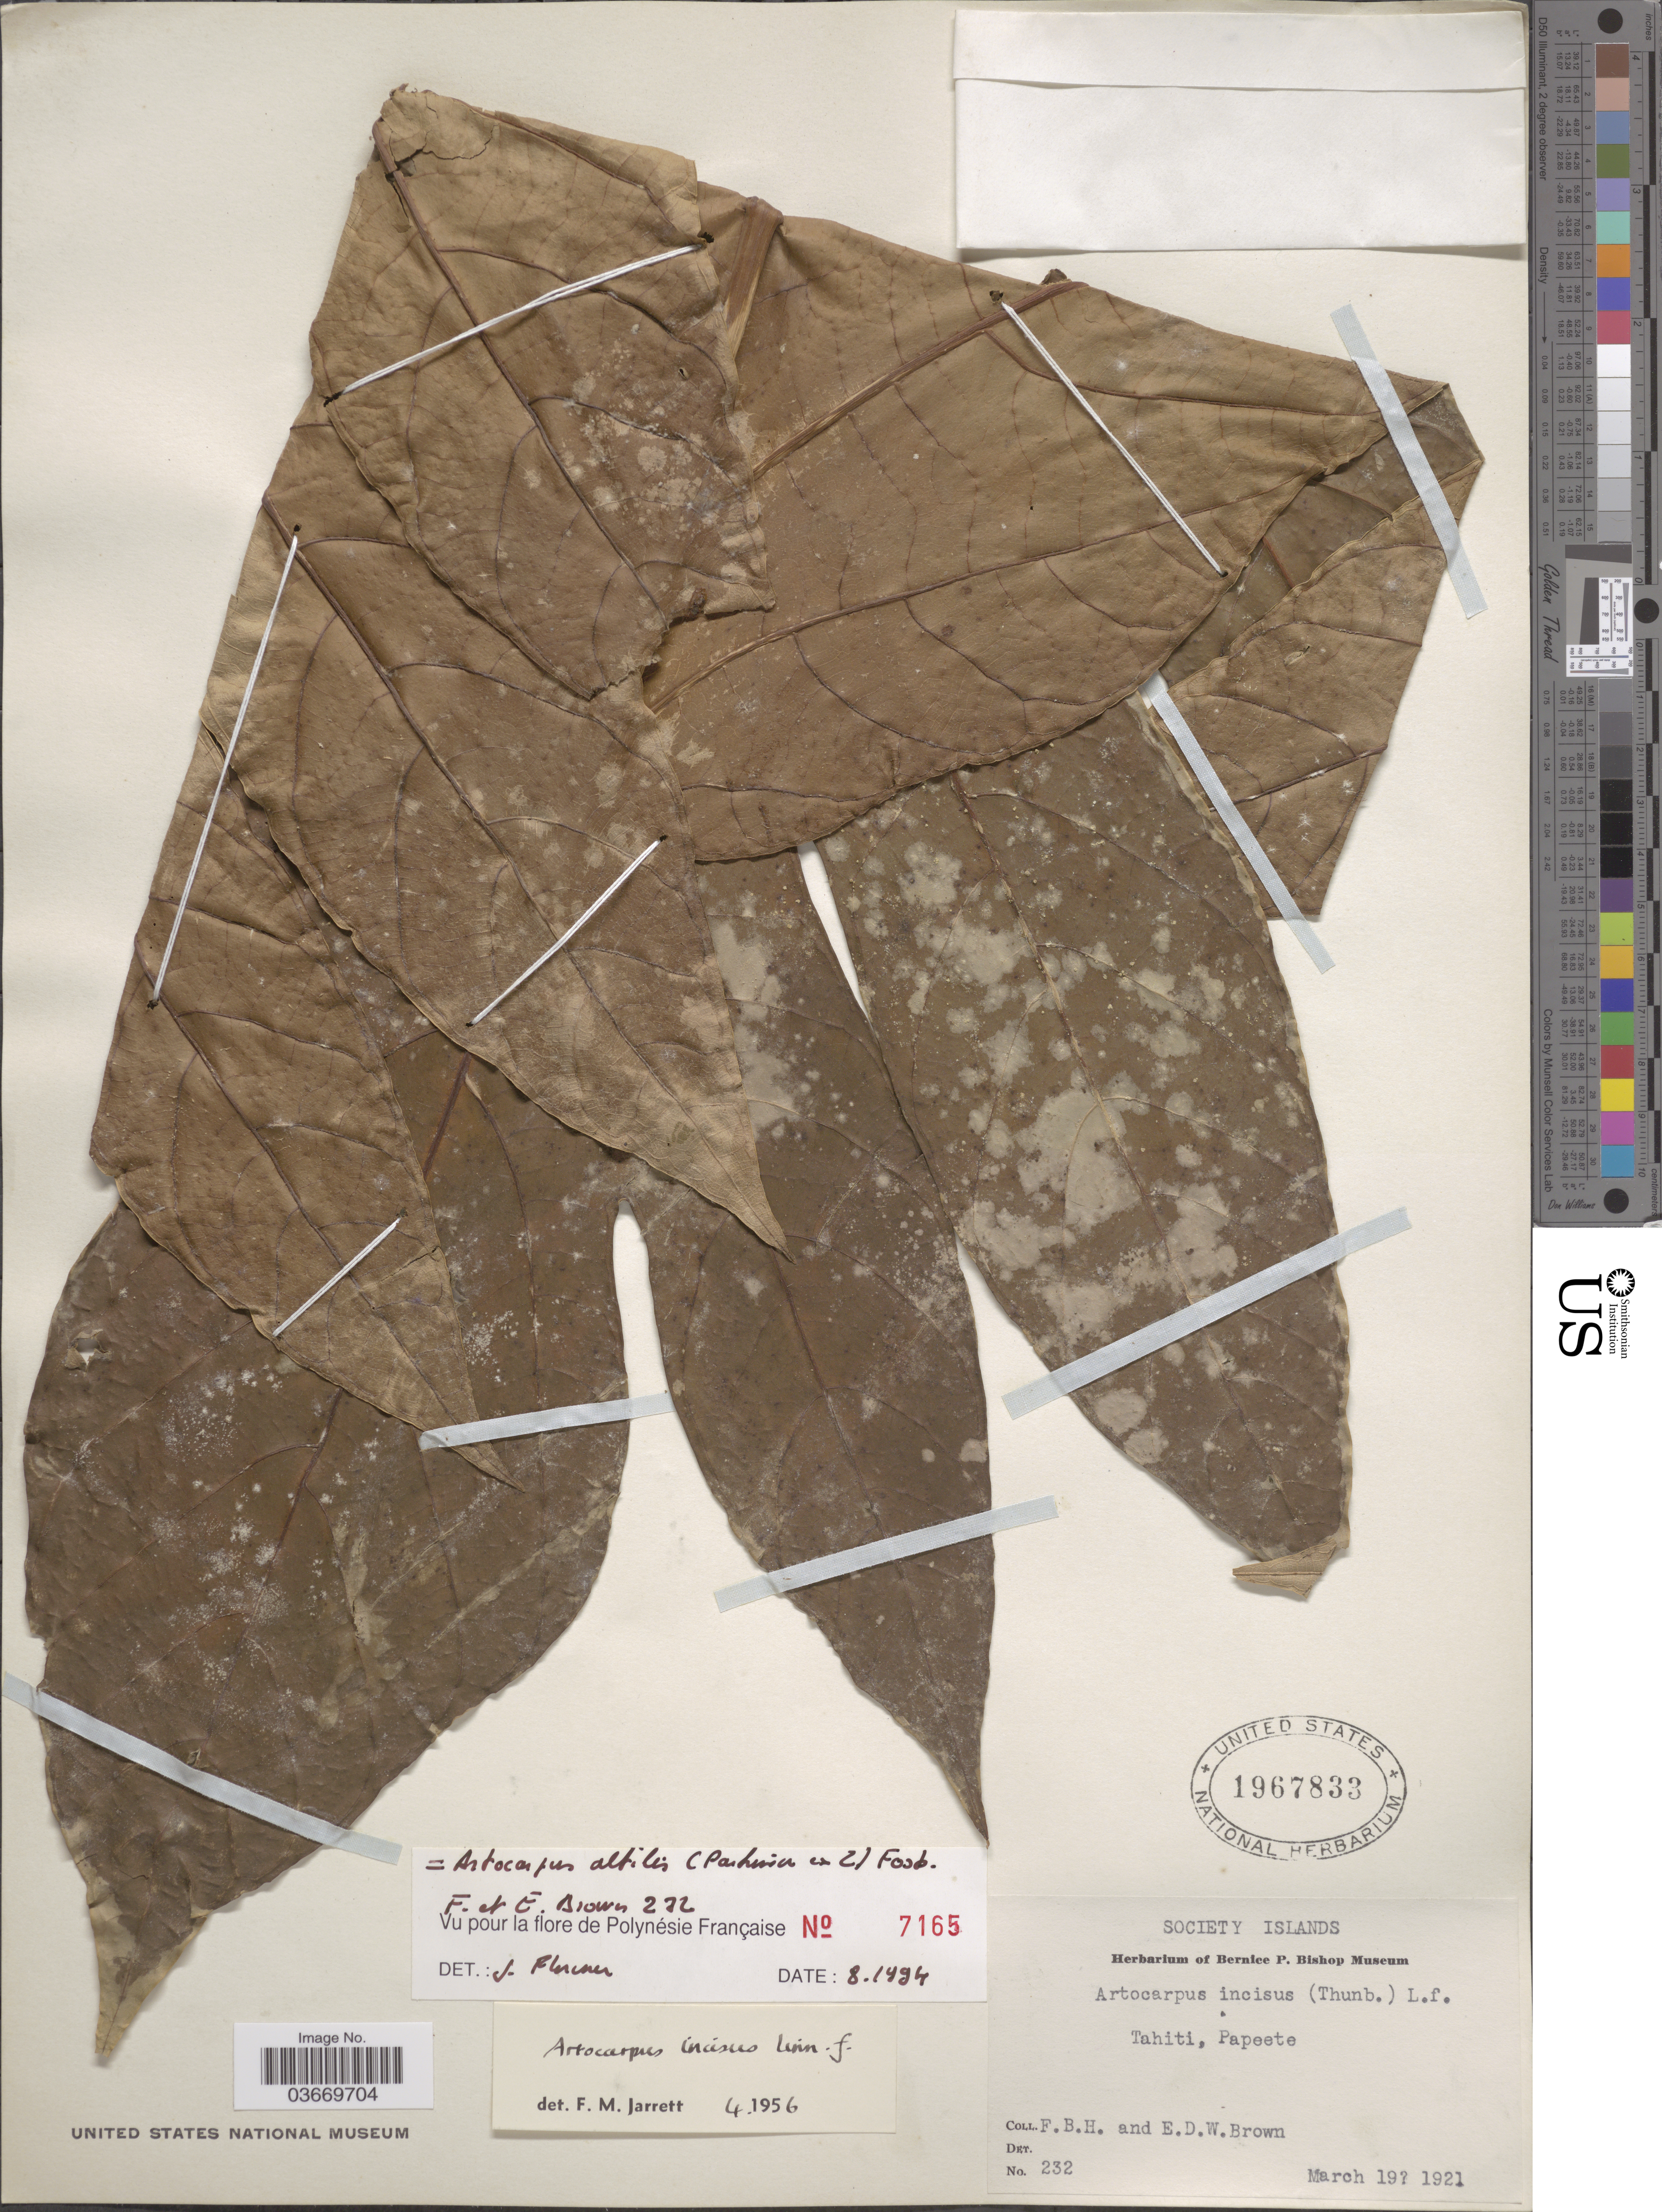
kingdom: Plantae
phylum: Tracheophyta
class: Magnoliopsida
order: Rosales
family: Moraceae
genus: Artocarpus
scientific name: Artocarpus altilis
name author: (Parkinson) Fosberg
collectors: F. Brown & E. Brown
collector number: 232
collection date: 1921-03-19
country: French Polynesia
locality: Society Islands. Tahiti, Papeete.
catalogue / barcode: US 1967833